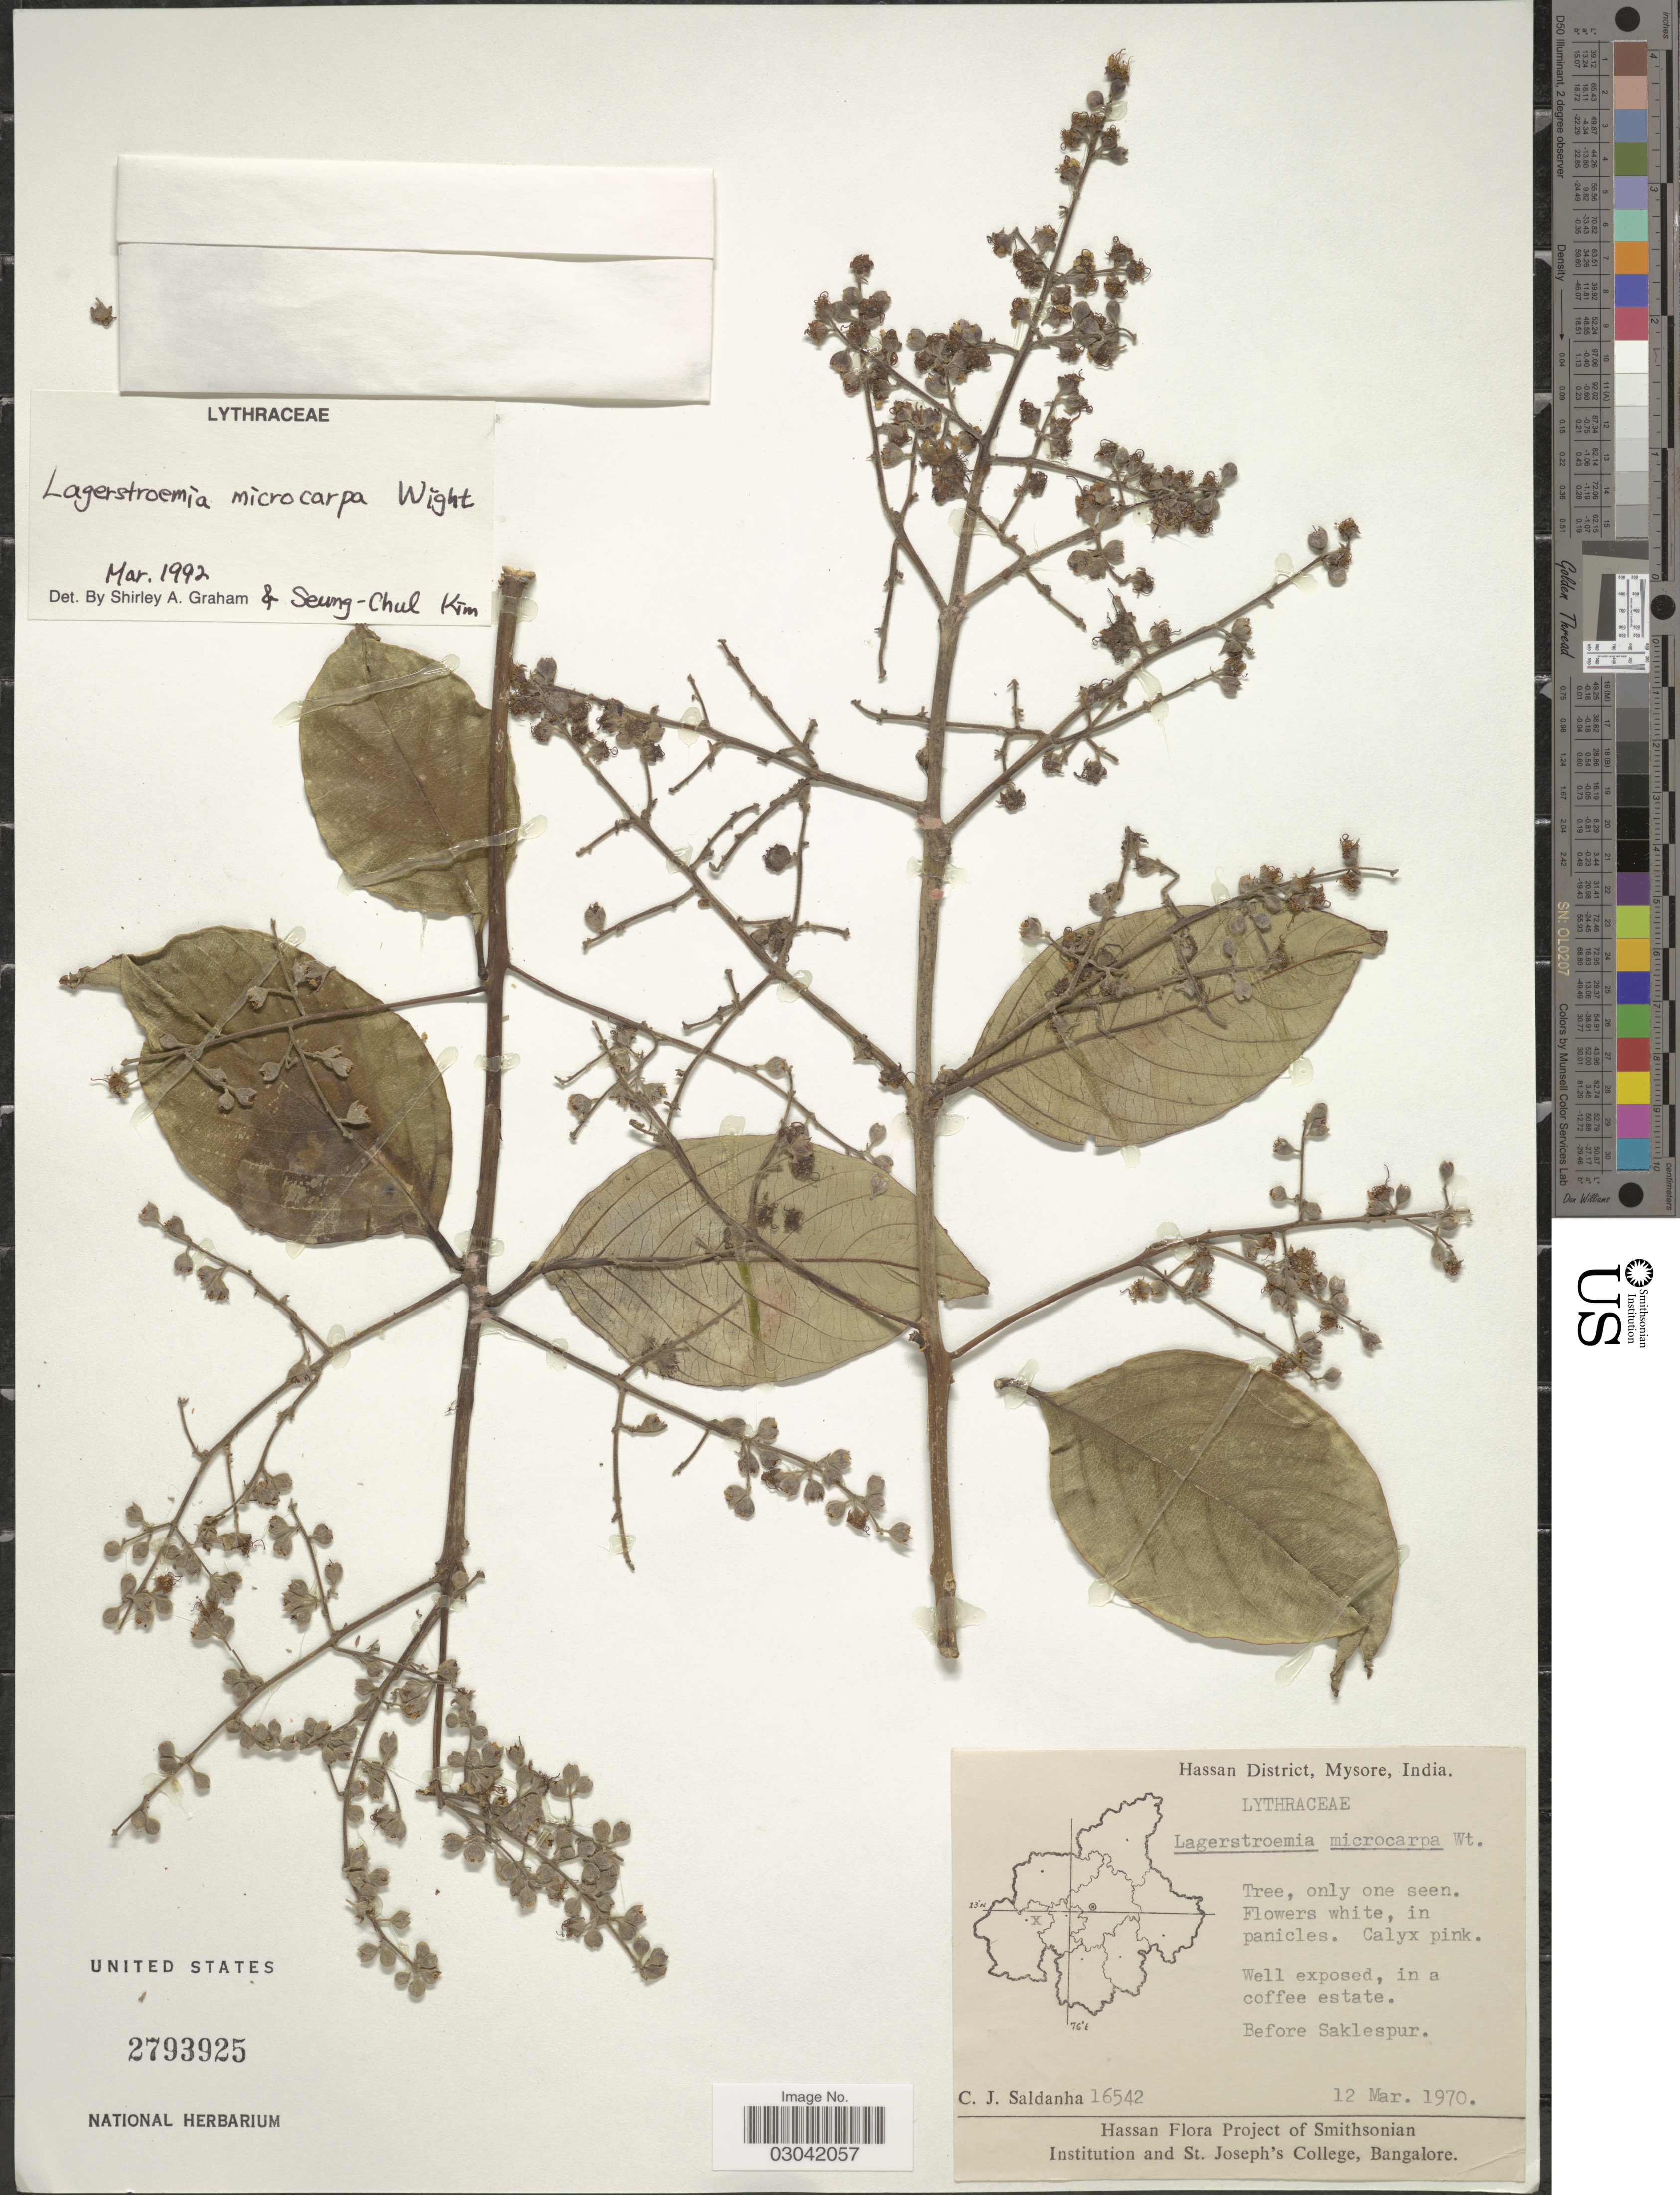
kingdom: Plantae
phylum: Tracheophyta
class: Magnoliopsida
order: Myrtales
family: Lythraceae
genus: Lagerstroemia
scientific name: Lagerstroemia microcarpa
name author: Wight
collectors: C. J. Saldanha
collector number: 16542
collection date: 1970-03-12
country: India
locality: Hassan District, Mysore. Before Saklespur.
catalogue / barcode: US 2793925